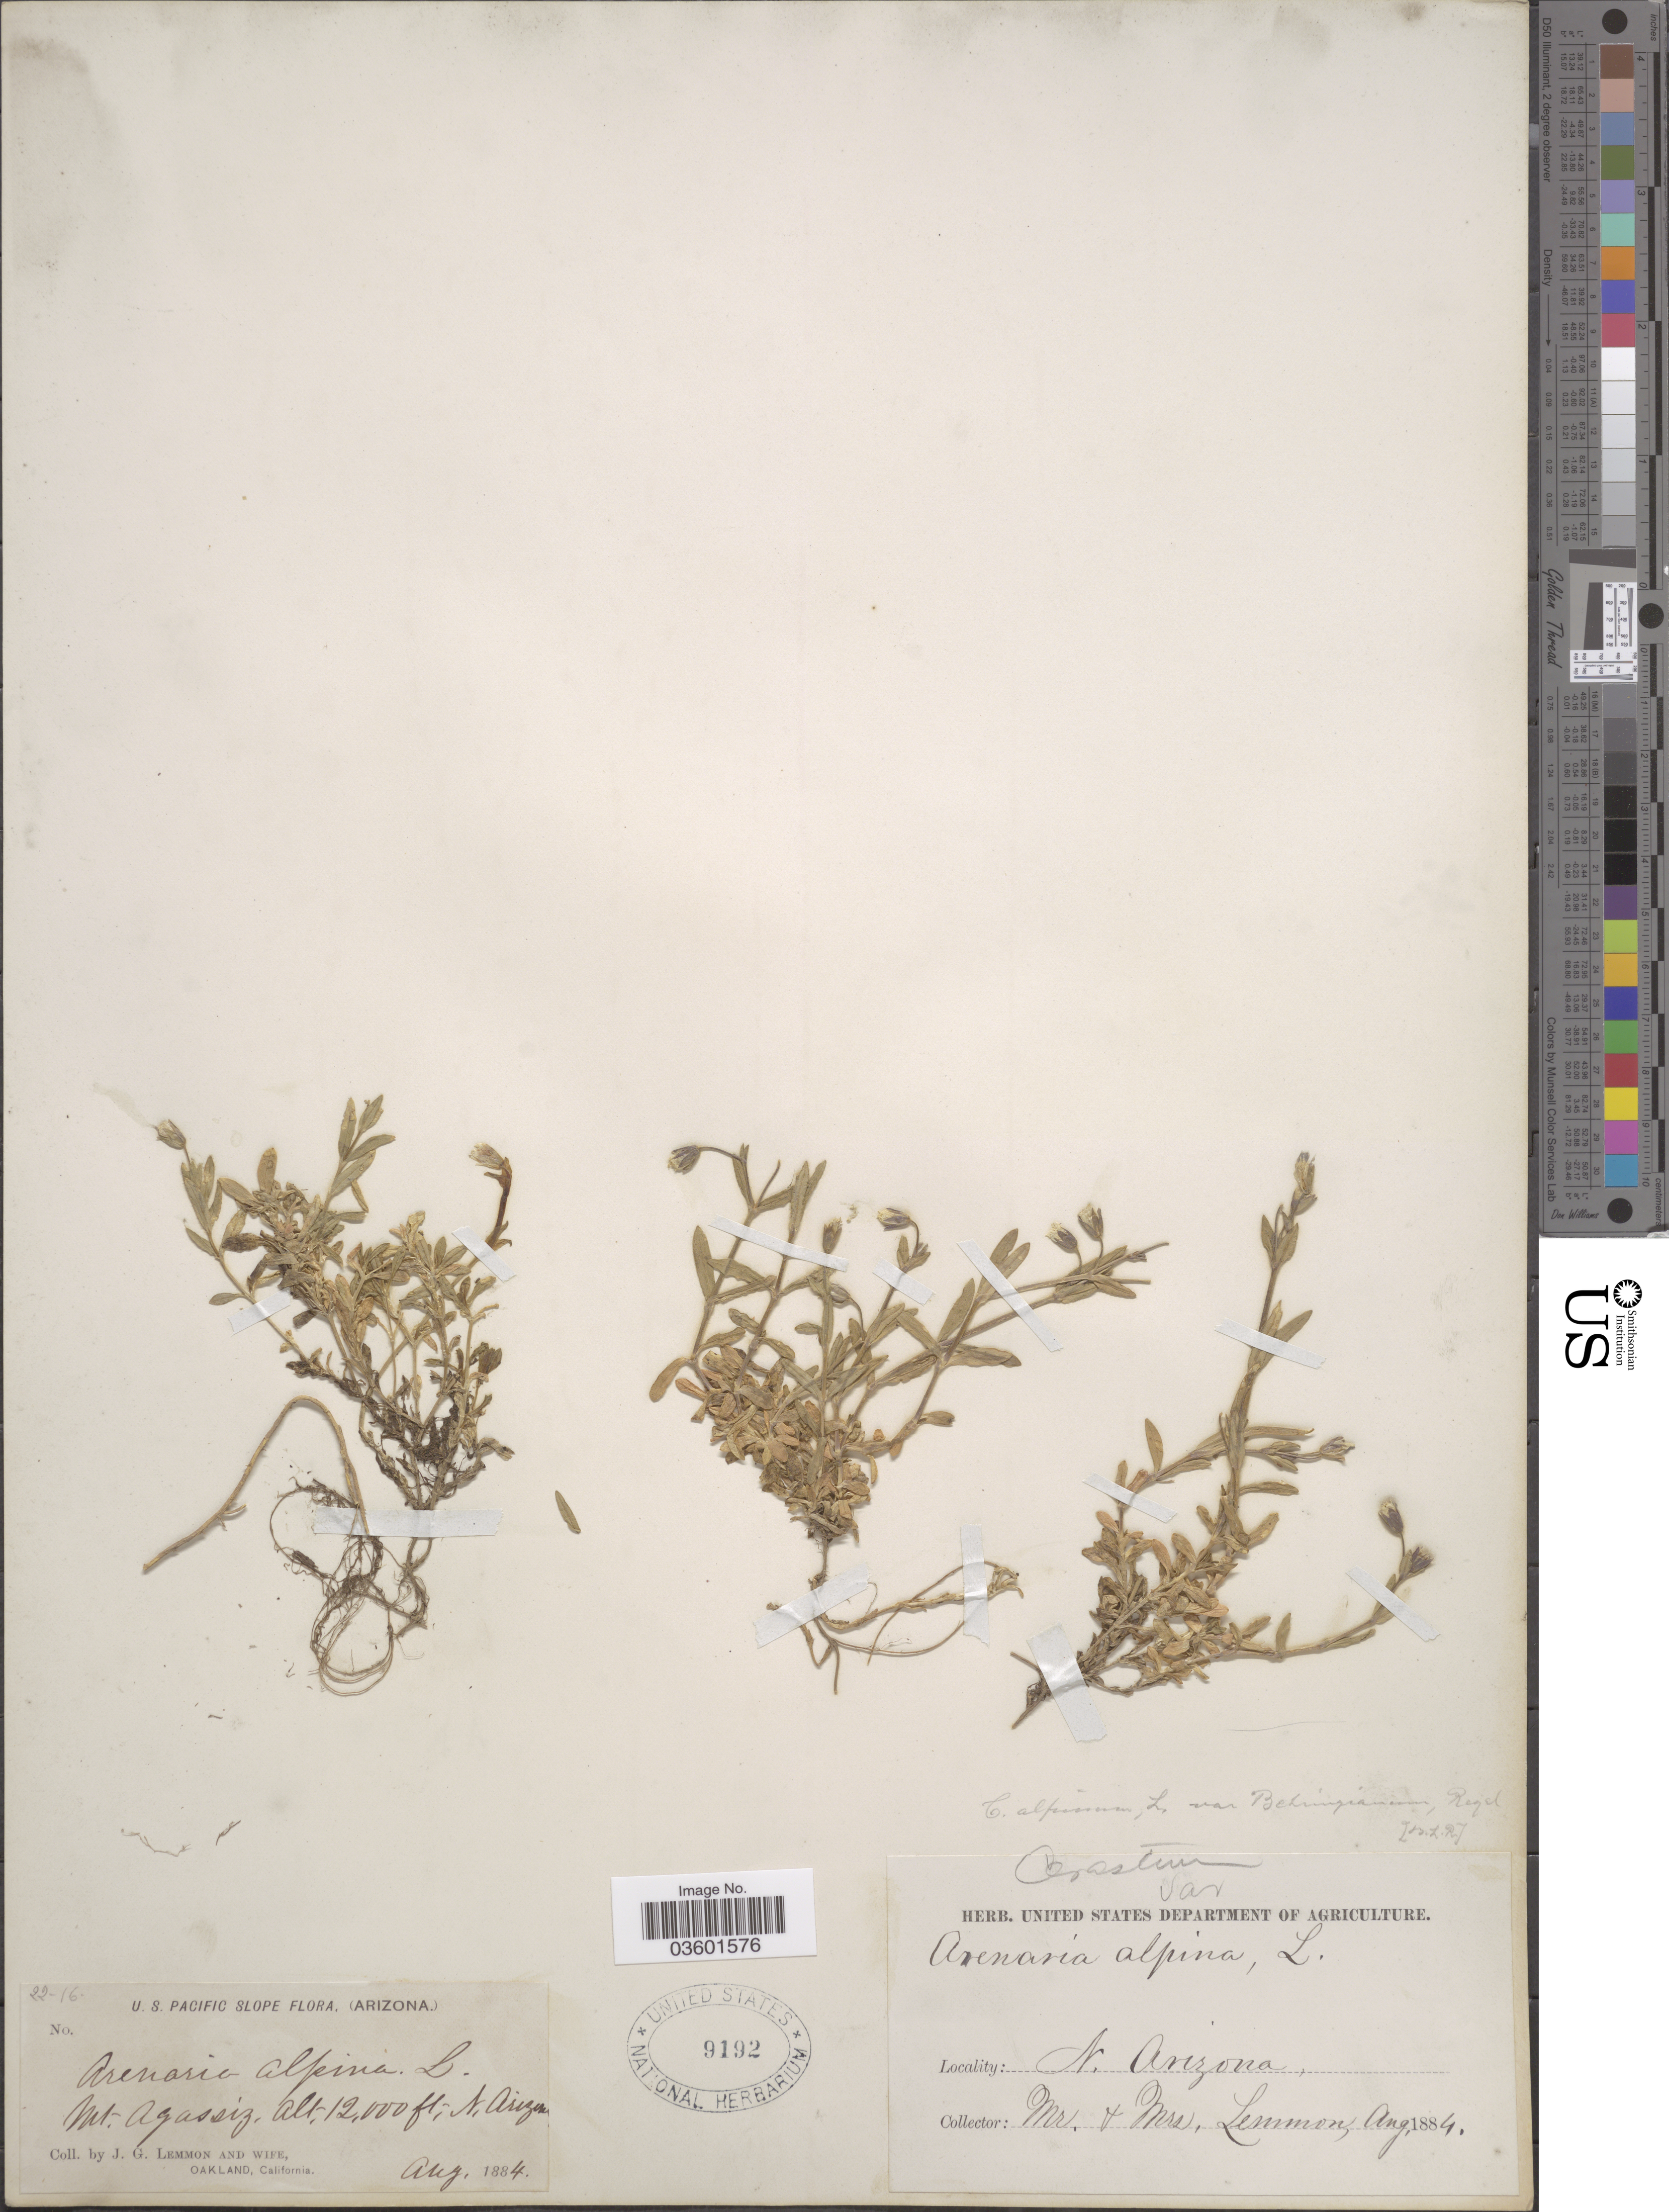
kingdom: Plantae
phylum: Tracheophyta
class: Magnoliopsida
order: Caryophyllales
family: Caryophyllaceae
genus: Cerastium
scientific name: Cerastium beeringianum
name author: Cham. & Schltdl.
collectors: J. Lemmon & Mrs. J. G. Lemmon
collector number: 22-16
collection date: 1884-08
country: United States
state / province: Arizona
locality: U. S. Pacific Slope. Mt. Agassiz. N. Arizona.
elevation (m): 3658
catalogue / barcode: US 9192